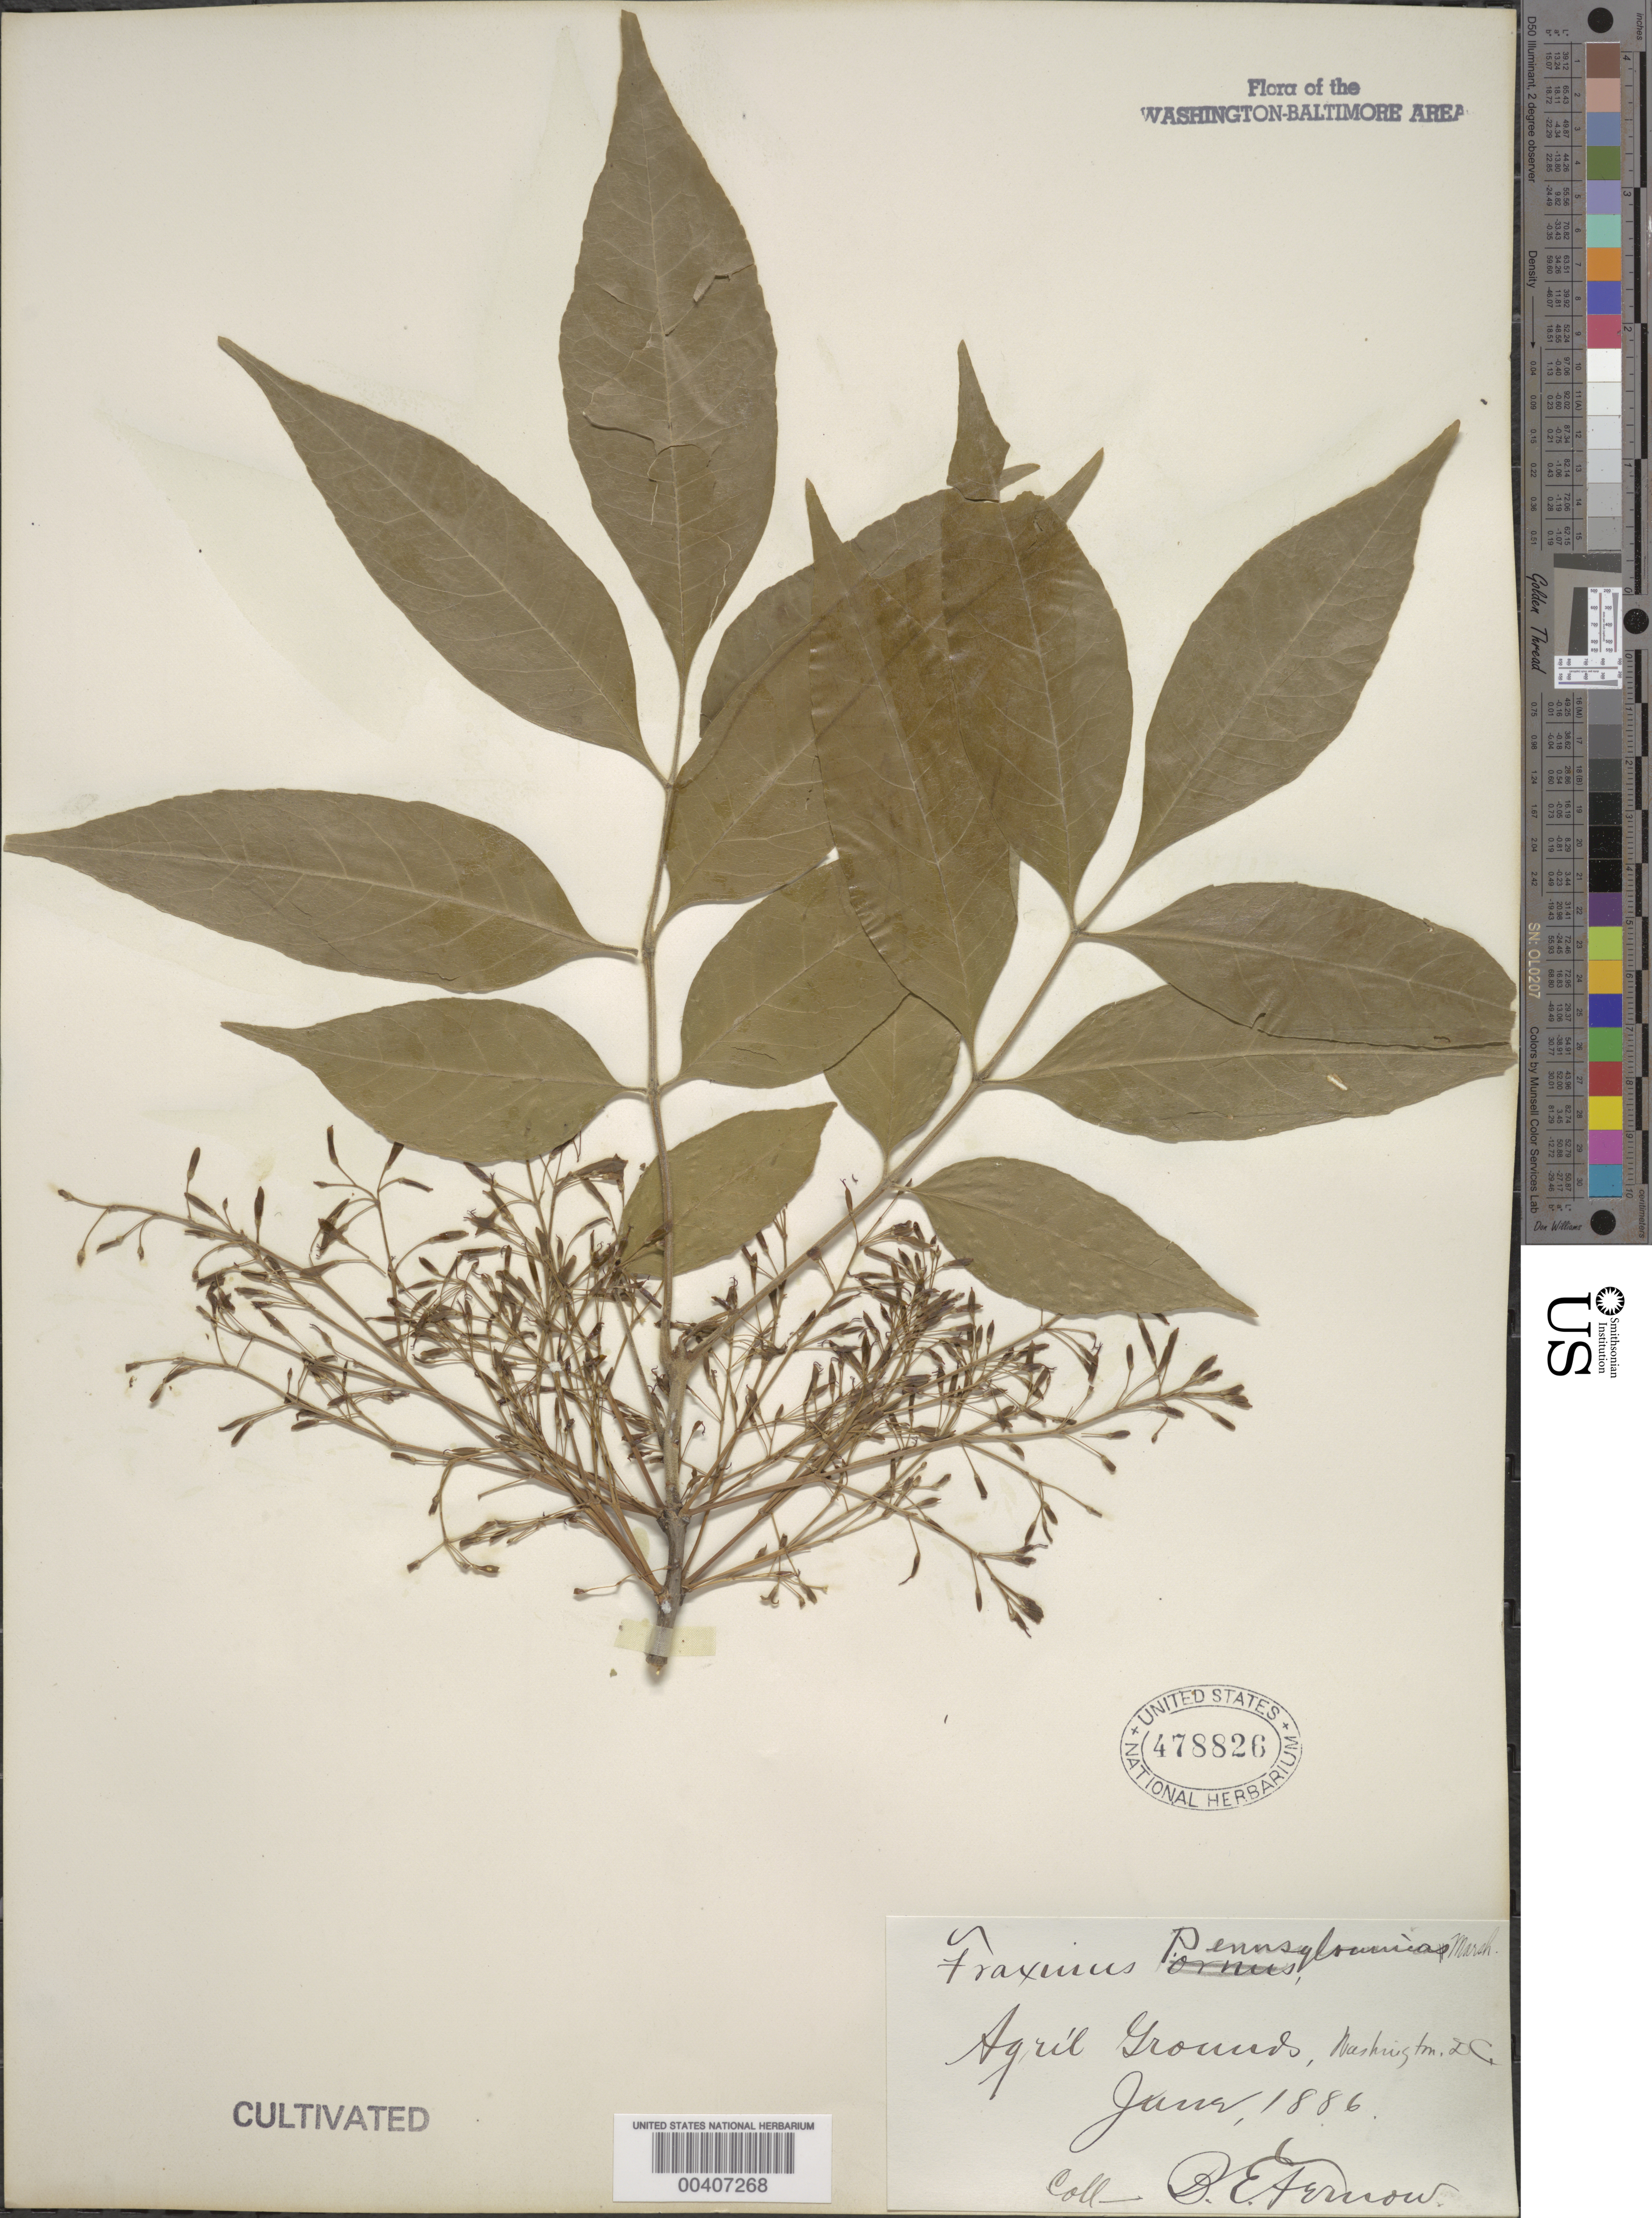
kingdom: Plantae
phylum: Tracheophyta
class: Magnoliopsida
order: Lamiales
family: Oleaceae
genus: Fraxinus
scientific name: Fraxinus pennsylvanica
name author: Marshall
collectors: B. E. Aerrow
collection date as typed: Jun 1886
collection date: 1886-06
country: United States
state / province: District of Columbia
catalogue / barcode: US 478826